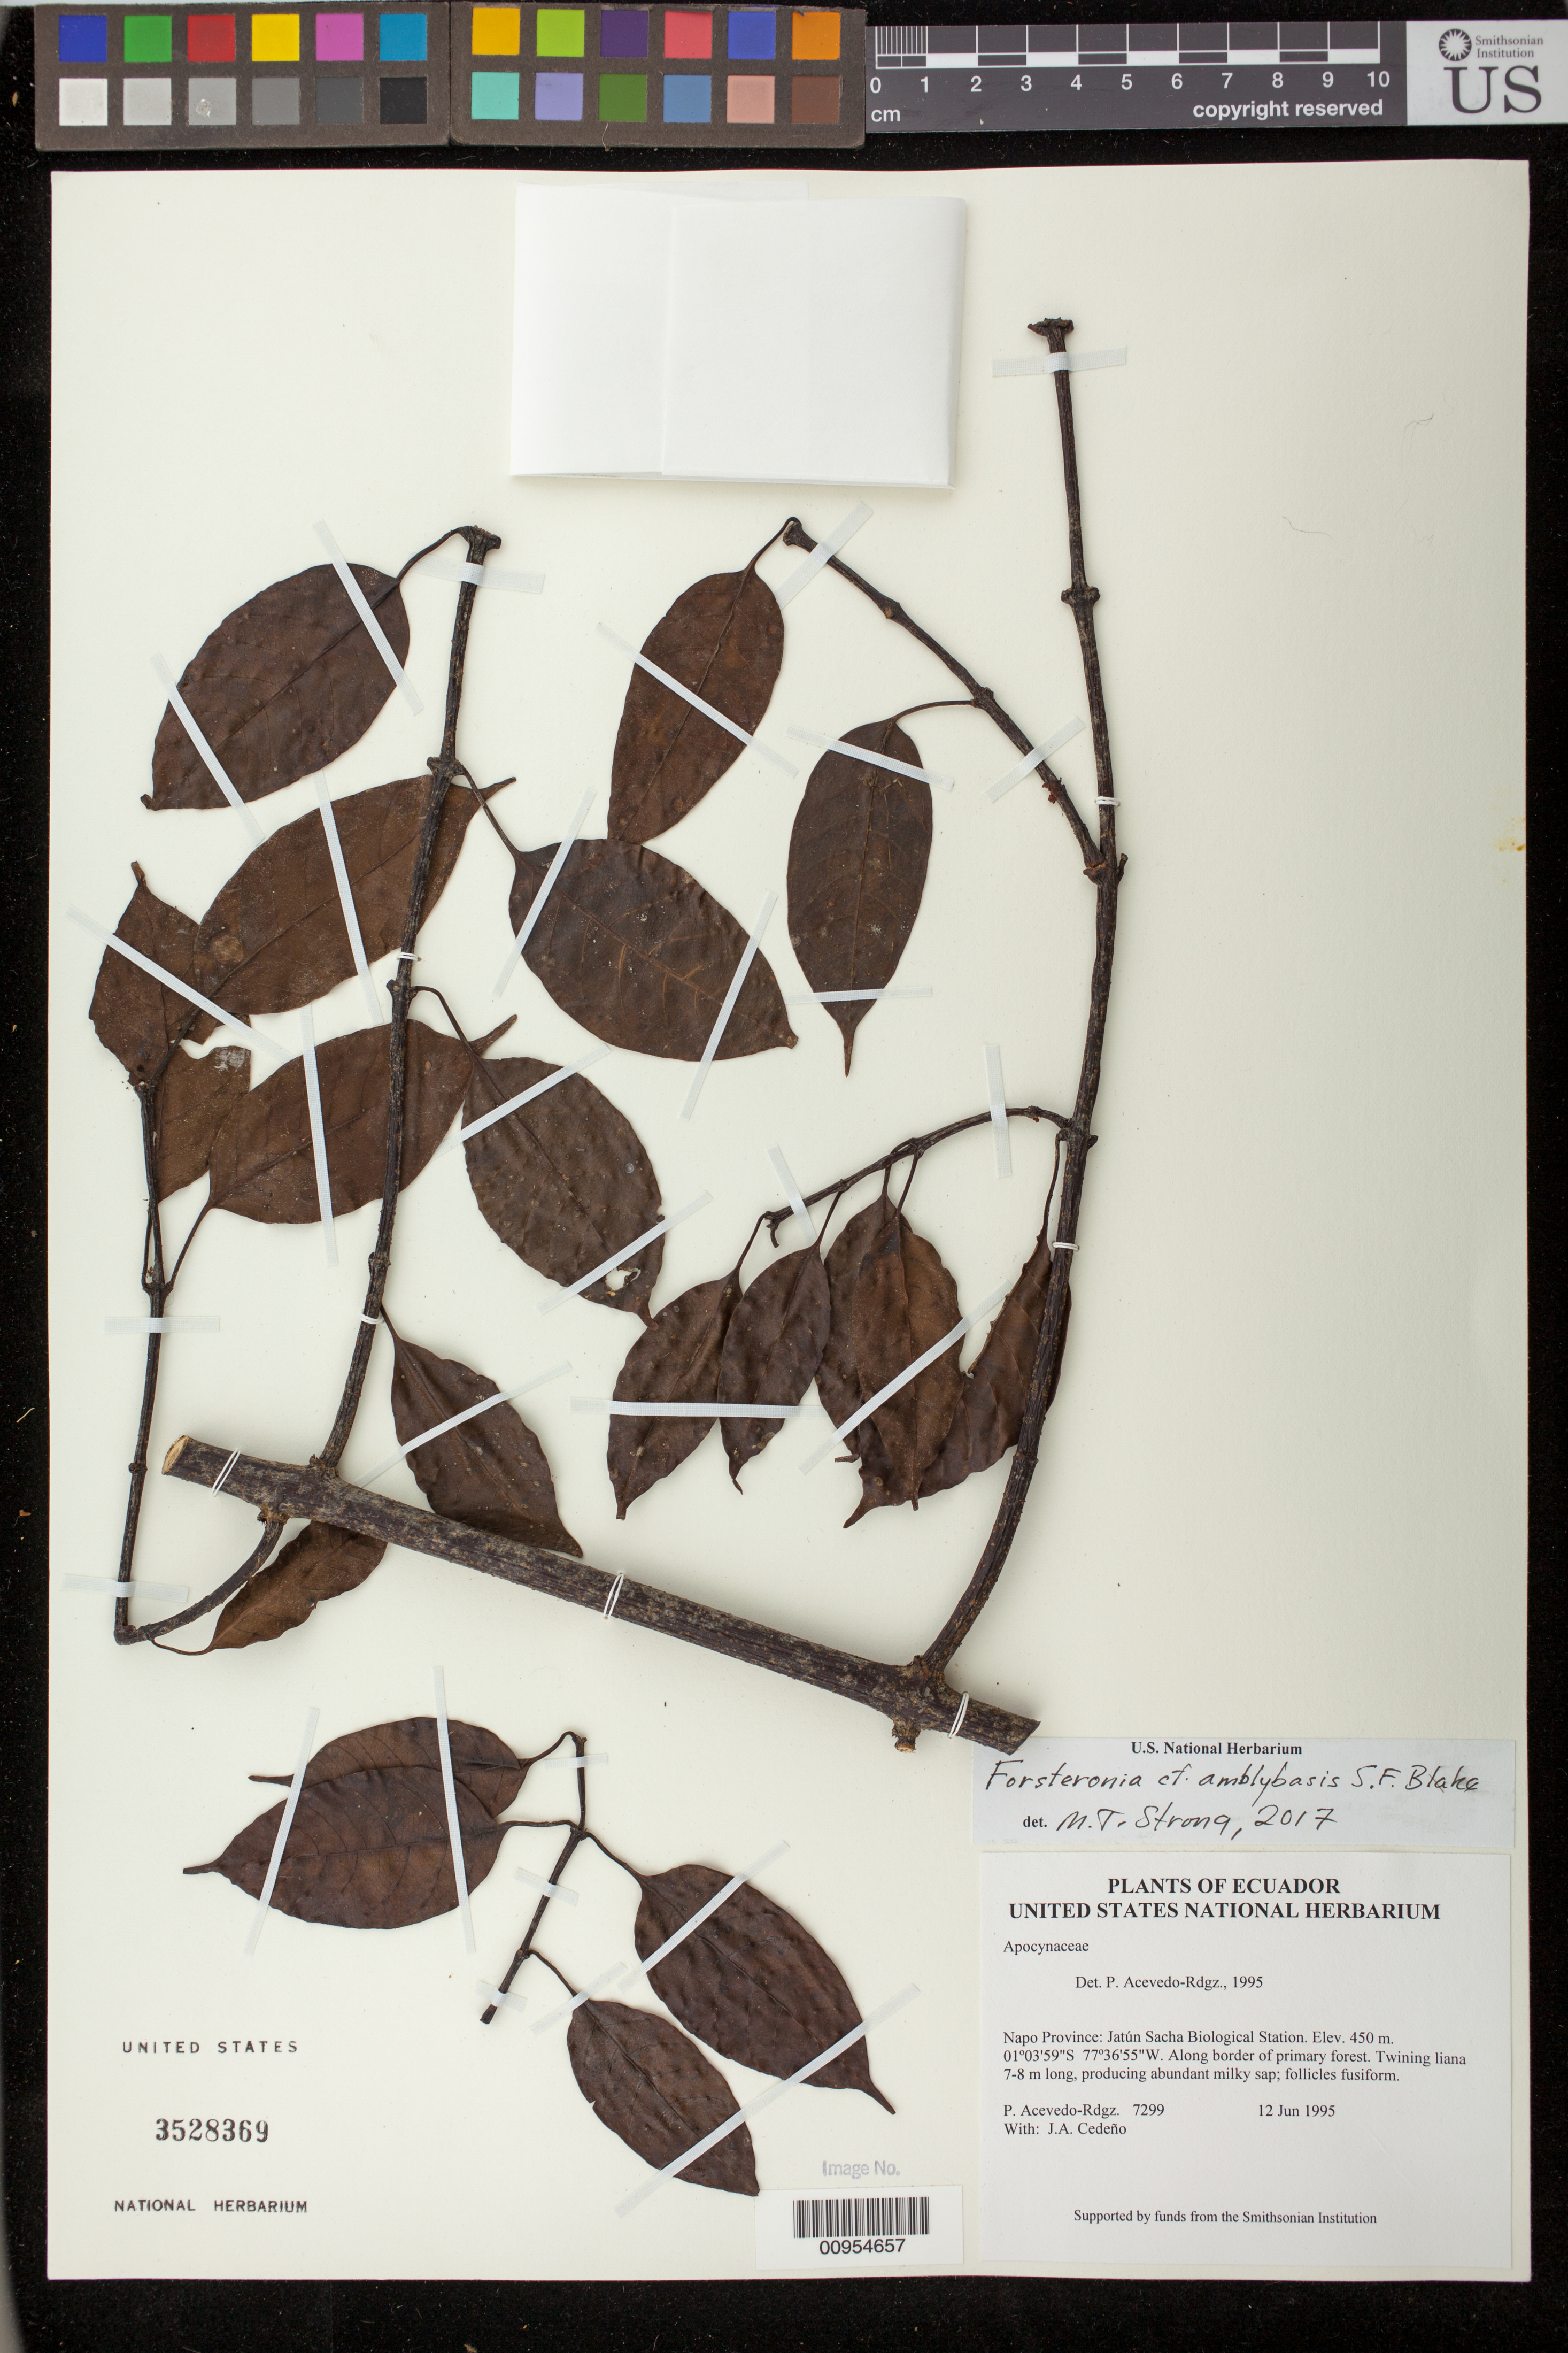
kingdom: Plantae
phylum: Tracheophyta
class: Magnoliopsida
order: Gentianales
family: Apocynaceae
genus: Forsteronia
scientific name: Forsteronia amblybasis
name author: S.F. Blake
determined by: Strong, M. T., (US), Smithsonian Institution - National Museum of Natural History (UNITED STATES)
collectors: P. Acevedo-Rodr. & J. A. Cedeño M.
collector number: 7299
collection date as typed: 12 Jun 1995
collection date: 1995-06-12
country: Ecuador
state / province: Napo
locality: Napo Province: Jatún Sacha Biological Station.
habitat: Along border of primary forest.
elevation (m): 450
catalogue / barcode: US 3528369